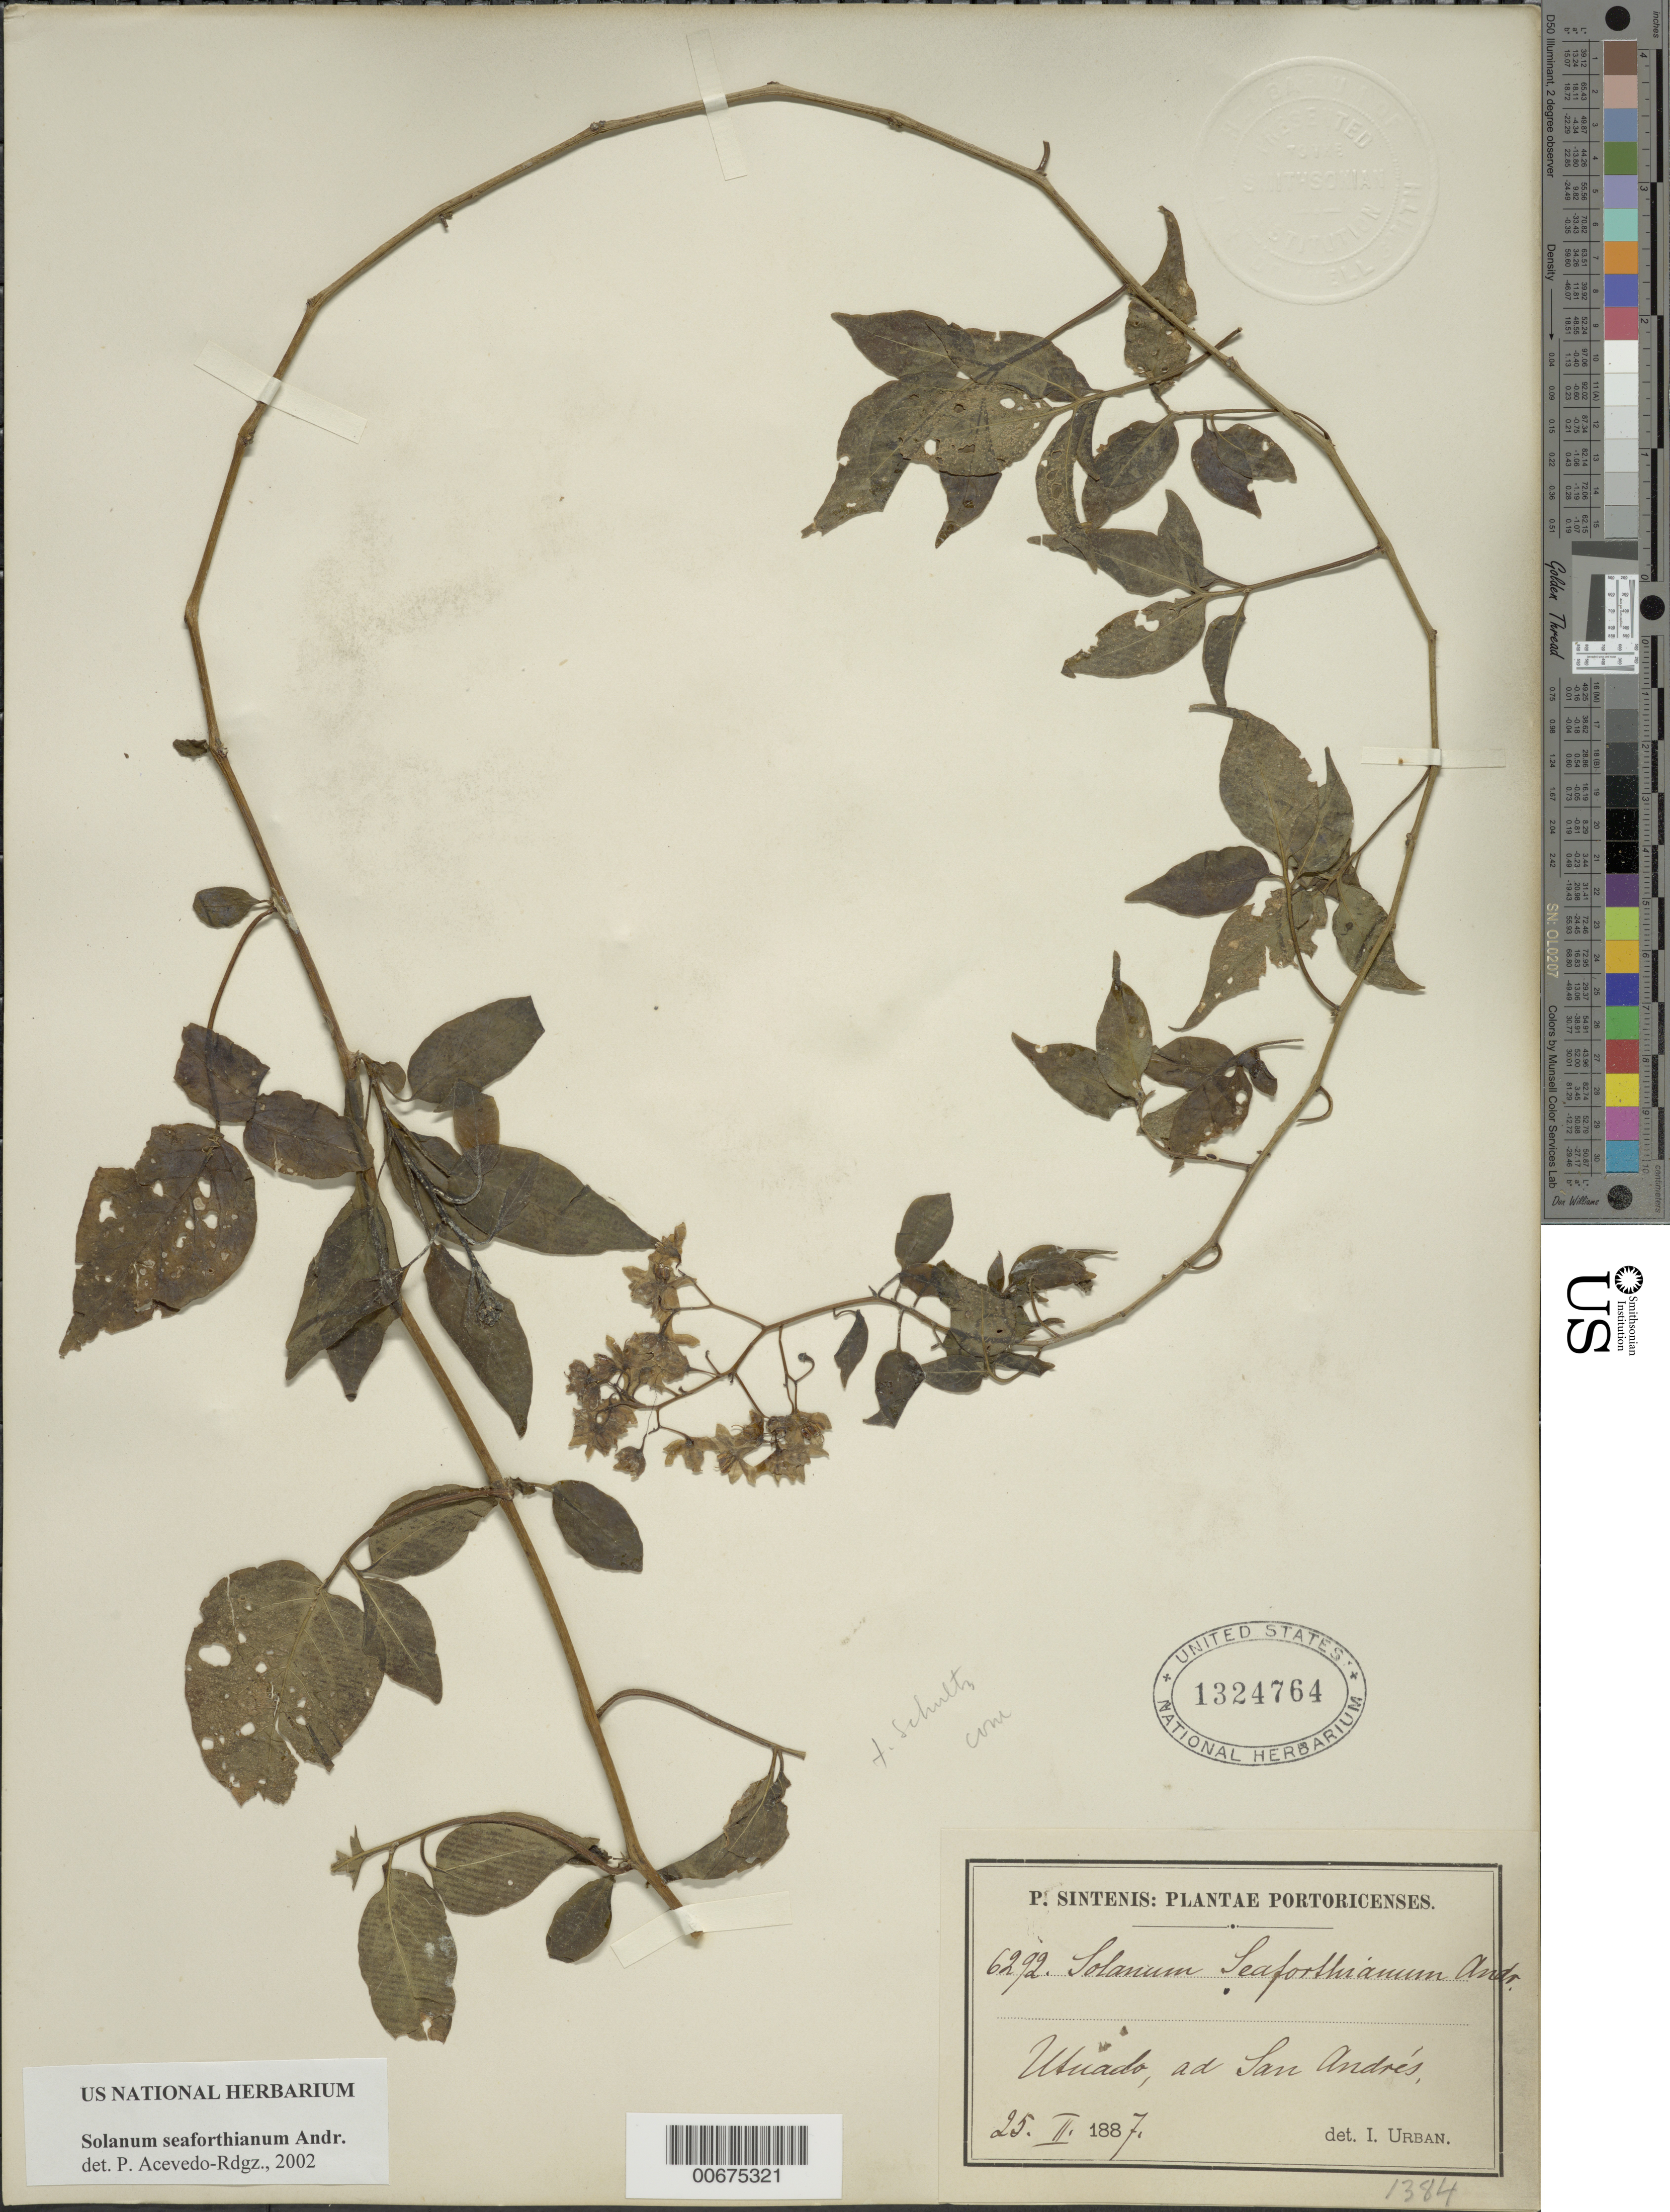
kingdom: Plantae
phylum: Tracheophyta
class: Magnoliopsida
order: Solanales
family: Solanaceae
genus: Solanum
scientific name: Solanum seaforthianum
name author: Andrews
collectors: P. Sintenis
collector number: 6292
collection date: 1887-02-25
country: Puerto Rico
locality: Portoricensis, Utuado, ad San Andrés.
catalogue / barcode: US 1324764